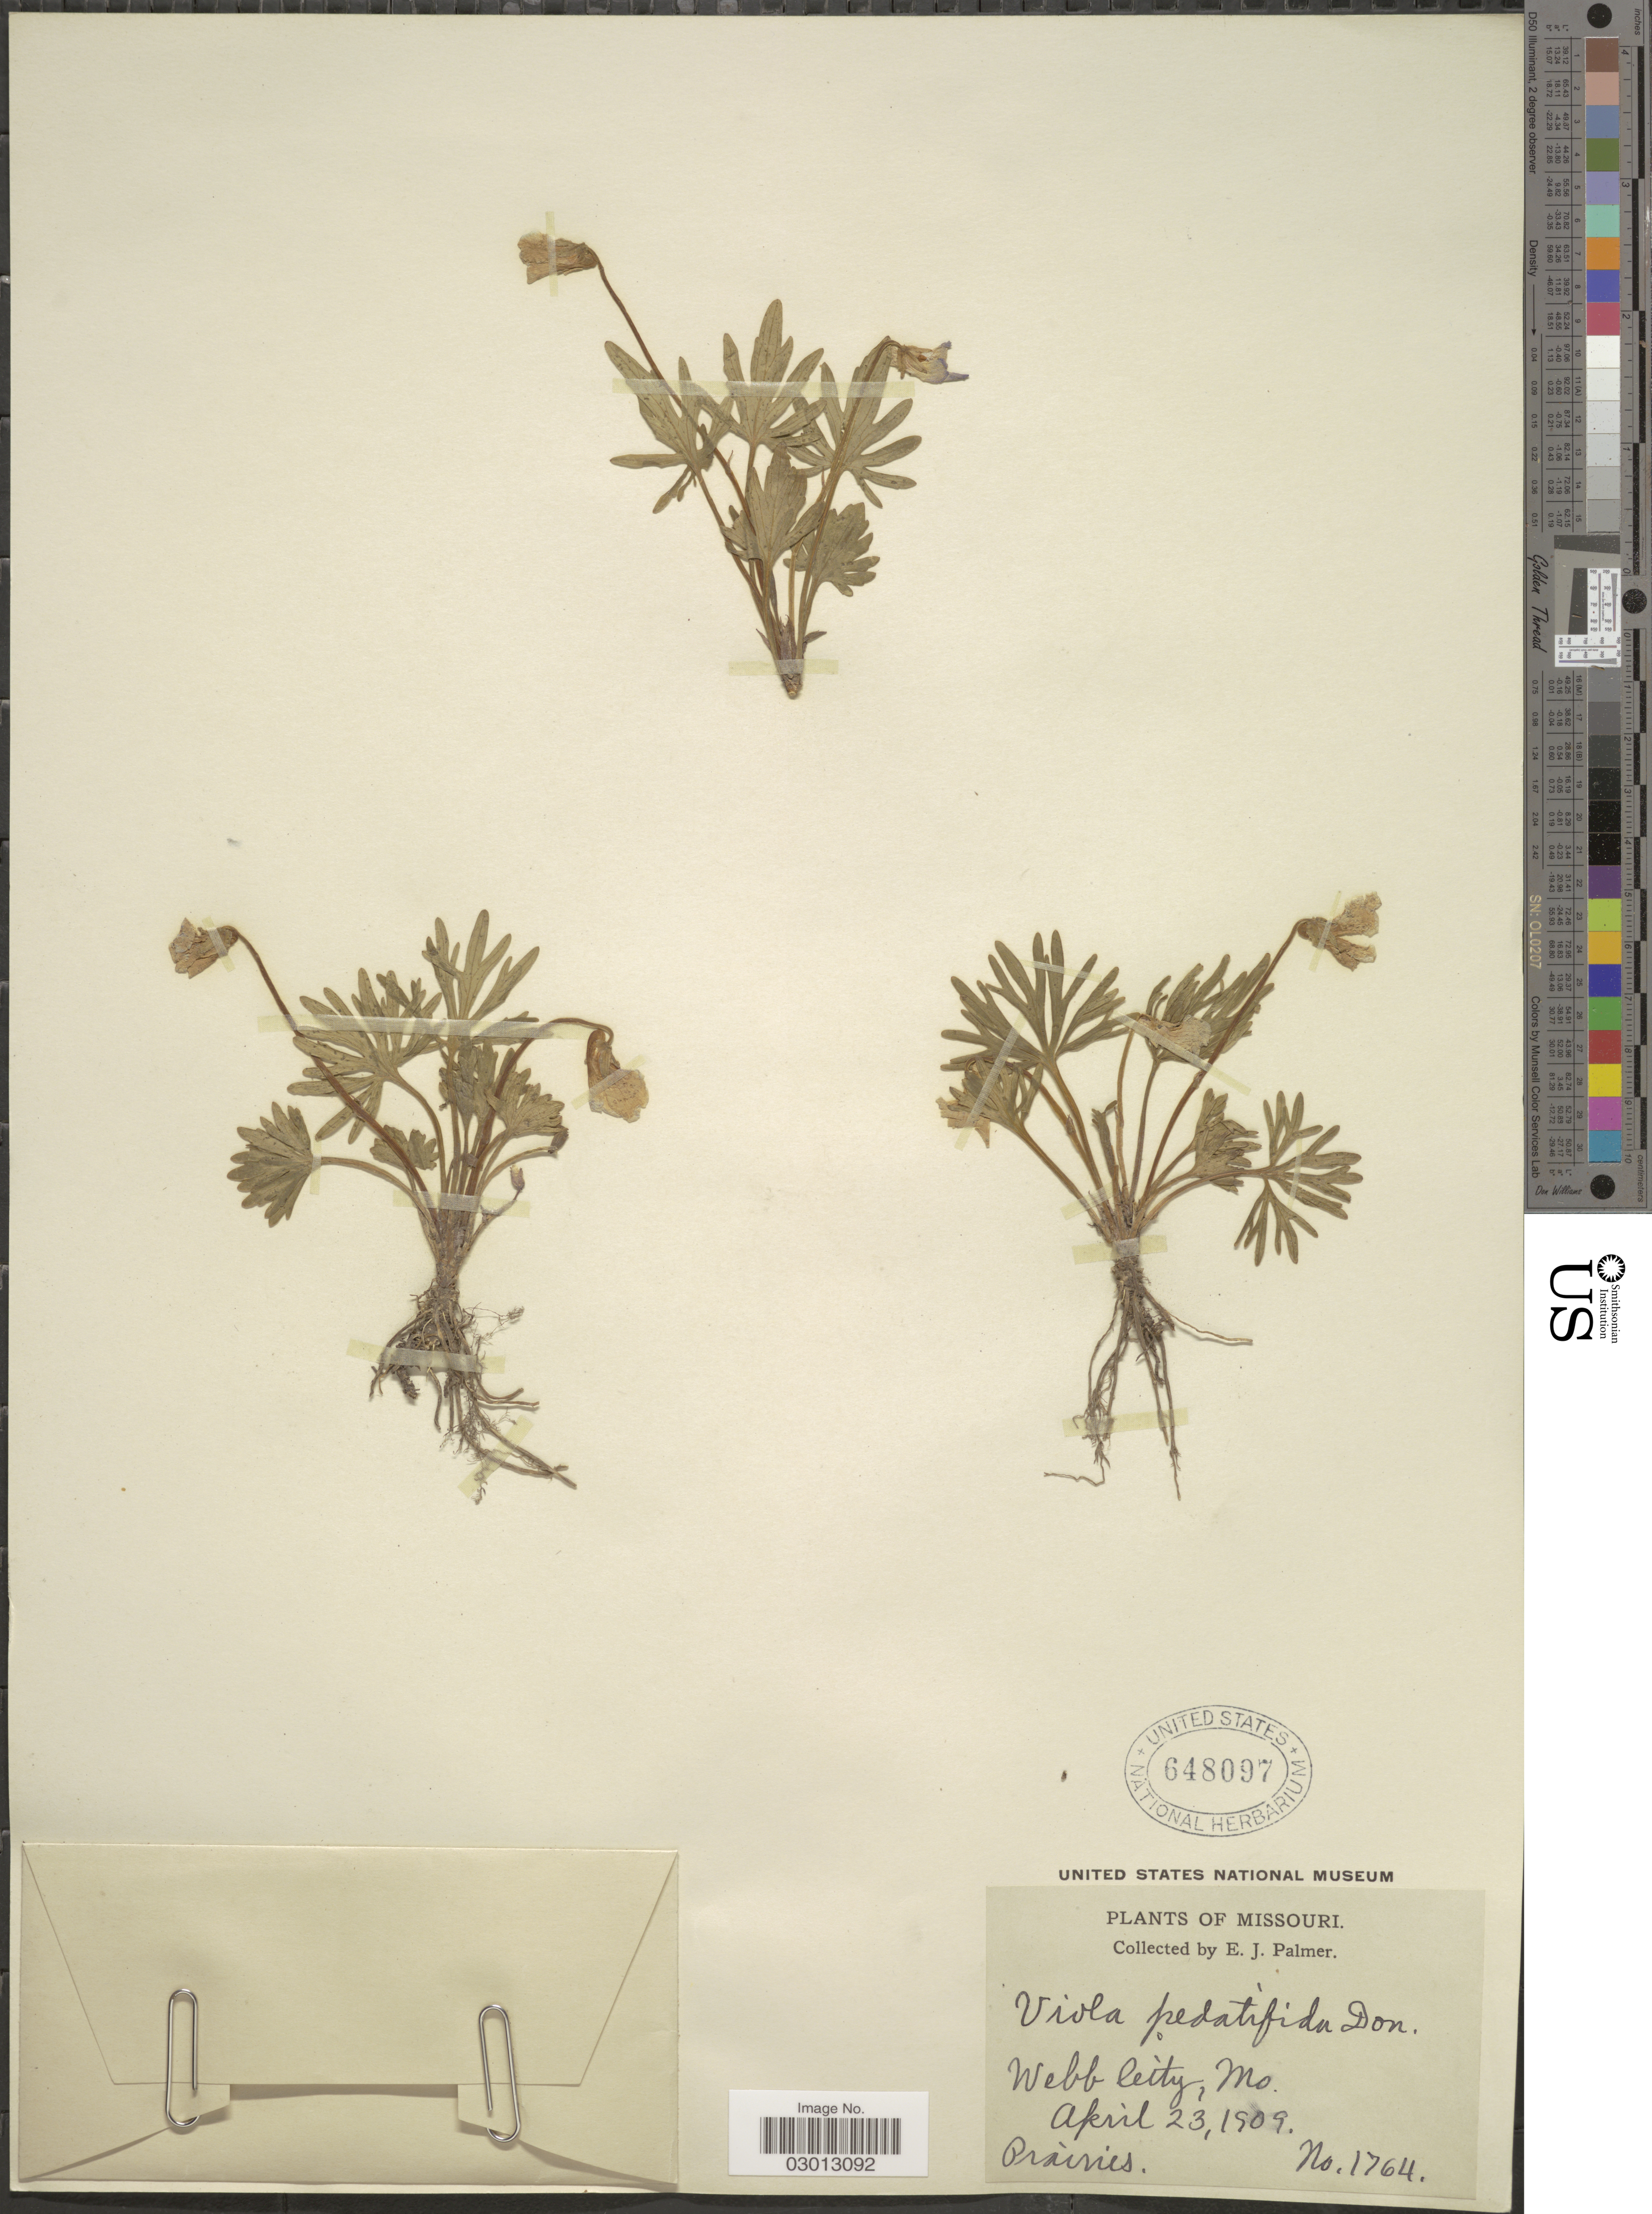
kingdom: Plantae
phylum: Tracheophyta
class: Magnoliopsida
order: Malpighiales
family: Violaceae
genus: Viola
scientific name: Viola pedatifida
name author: G. Don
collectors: E. J. Palmer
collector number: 1764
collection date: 1909-04-23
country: United States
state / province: Missouri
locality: Webb City, Mo.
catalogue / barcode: US 648097